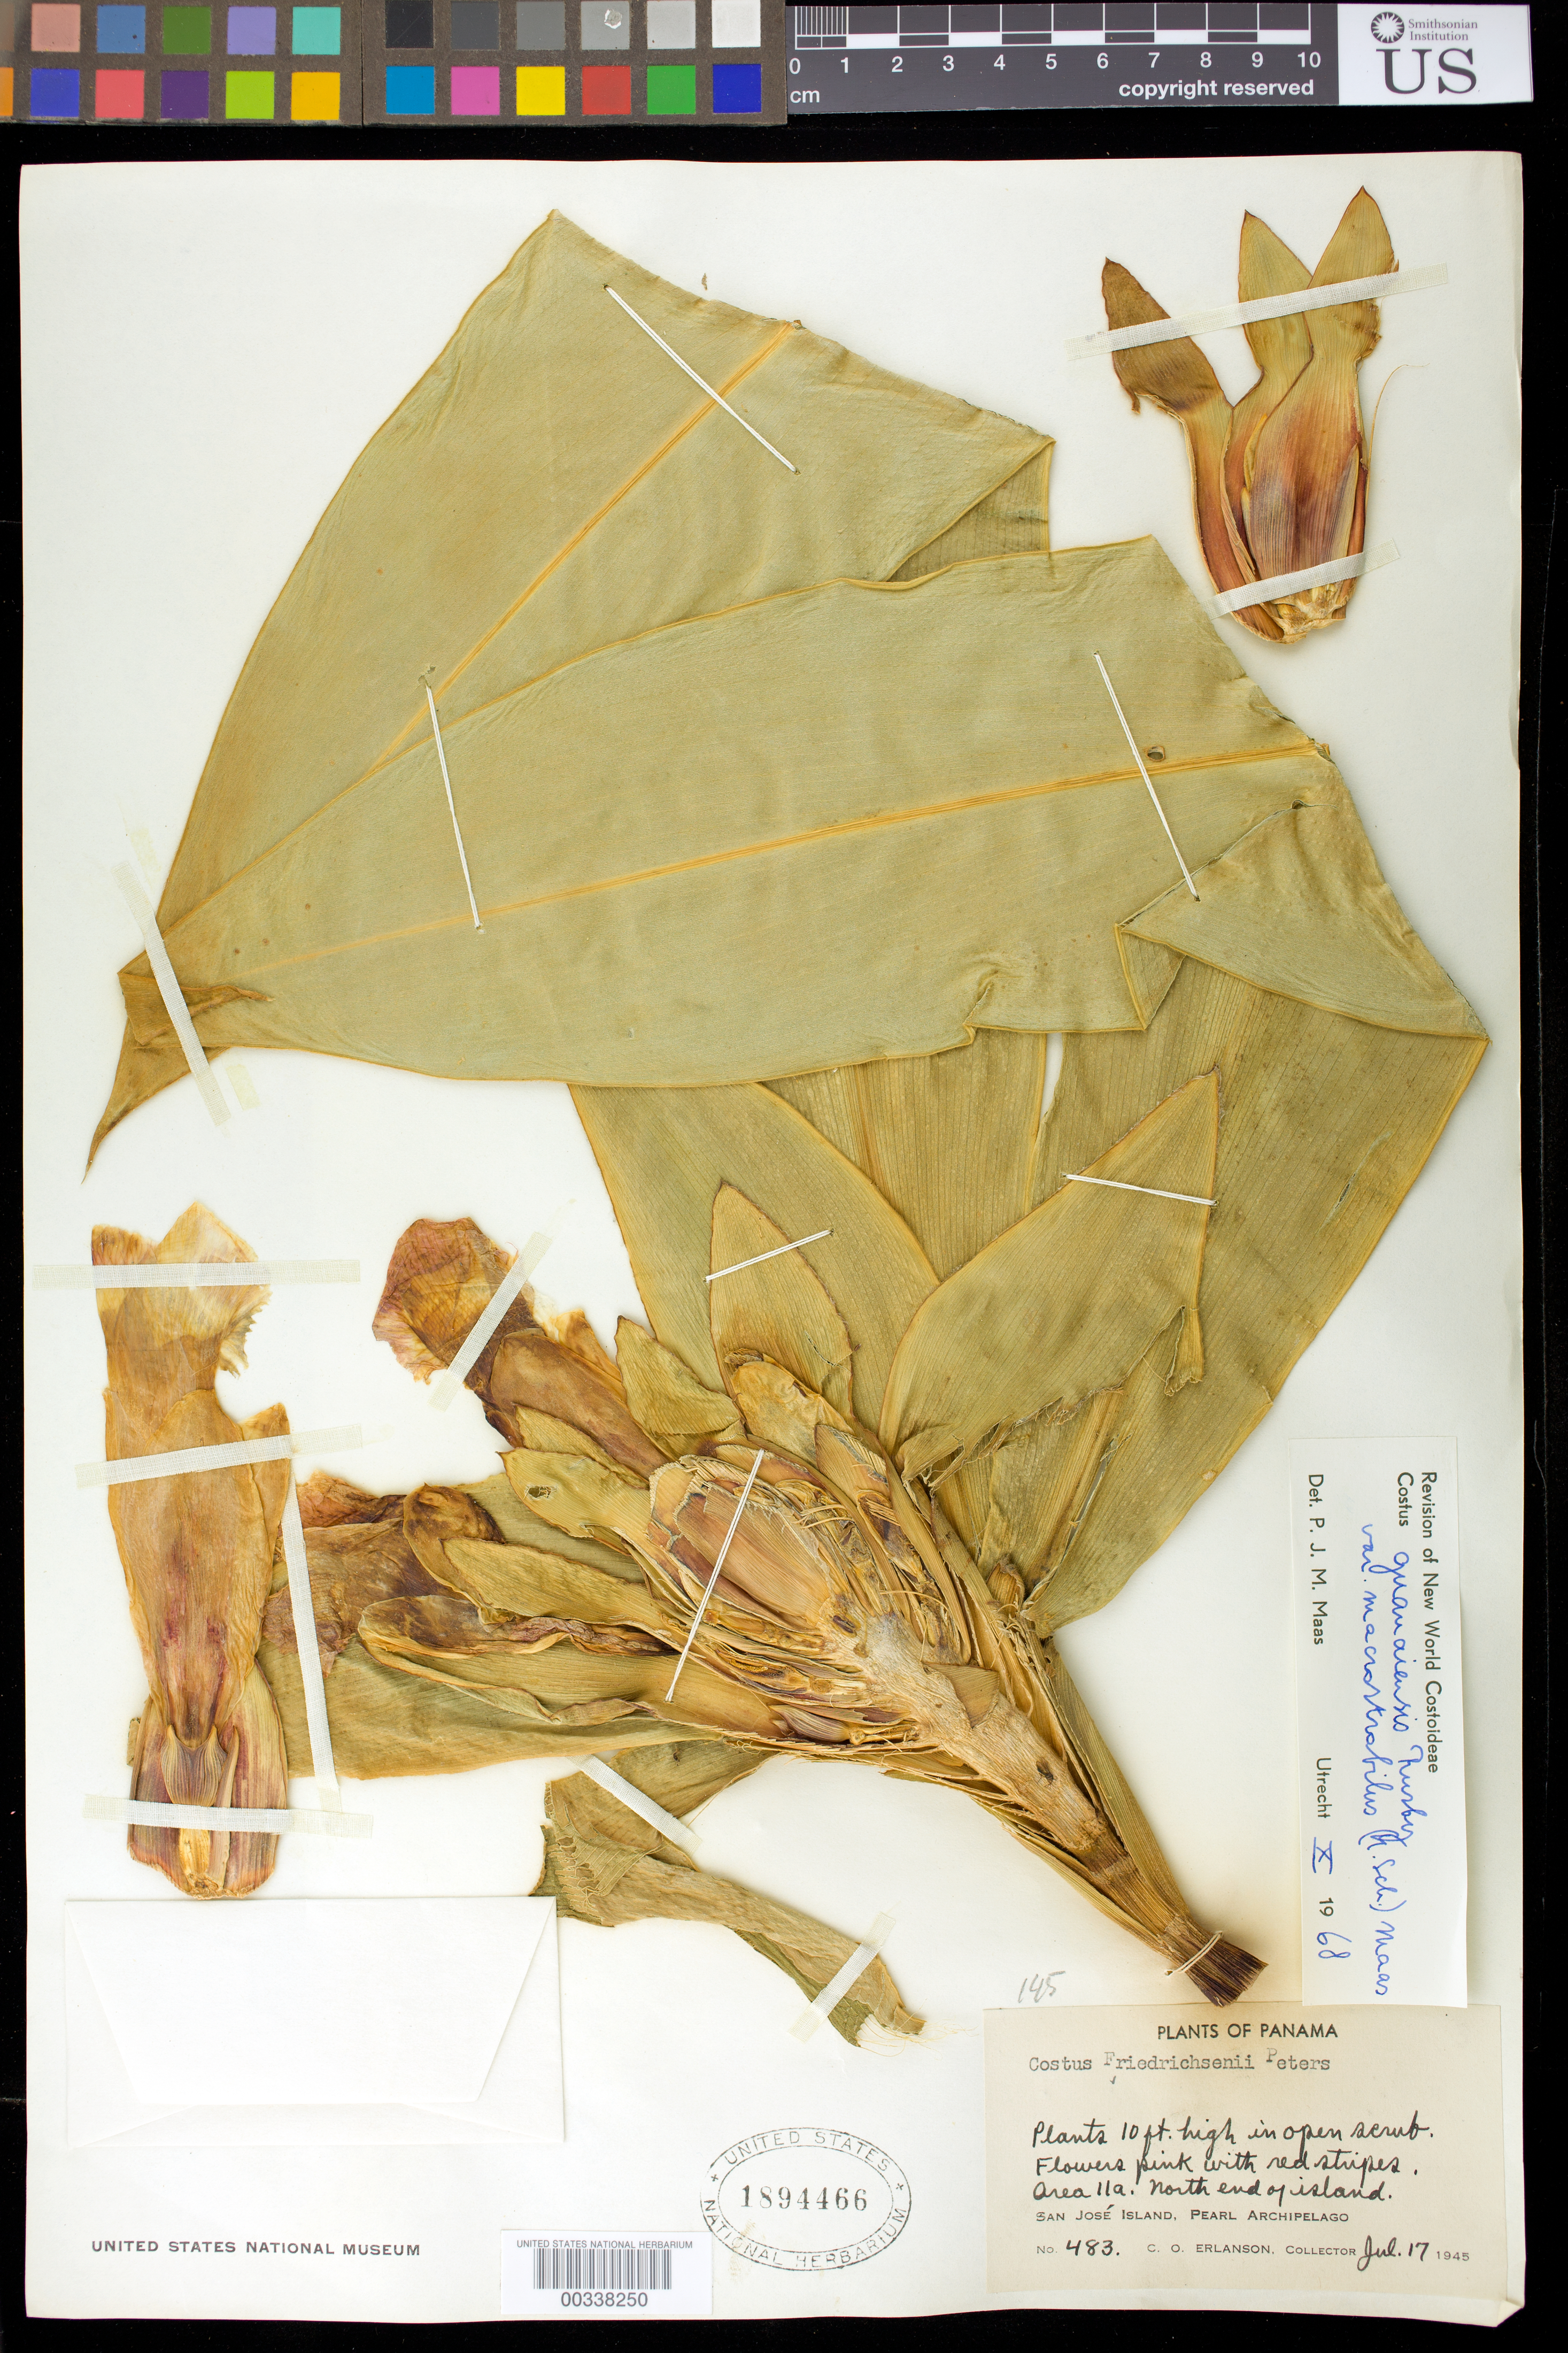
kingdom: Plantae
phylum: Tracheophyta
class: Liliopsida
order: Zingiberales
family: Costaceae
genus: Costus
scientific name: Costus guanaiensis var. macrostrobilis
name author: (K. Schum.) Maas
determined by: Maas, Paul J. M.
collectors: C. O. Erlanson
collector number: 483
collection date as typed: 17 Jul 1945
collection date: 1945-07-17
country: Panama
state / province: Panamá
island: San José Island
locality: Area 11a, N end of Island, San Jose Island, Pearl Archipelago [Perlas Is.]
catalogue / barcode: US 1894466